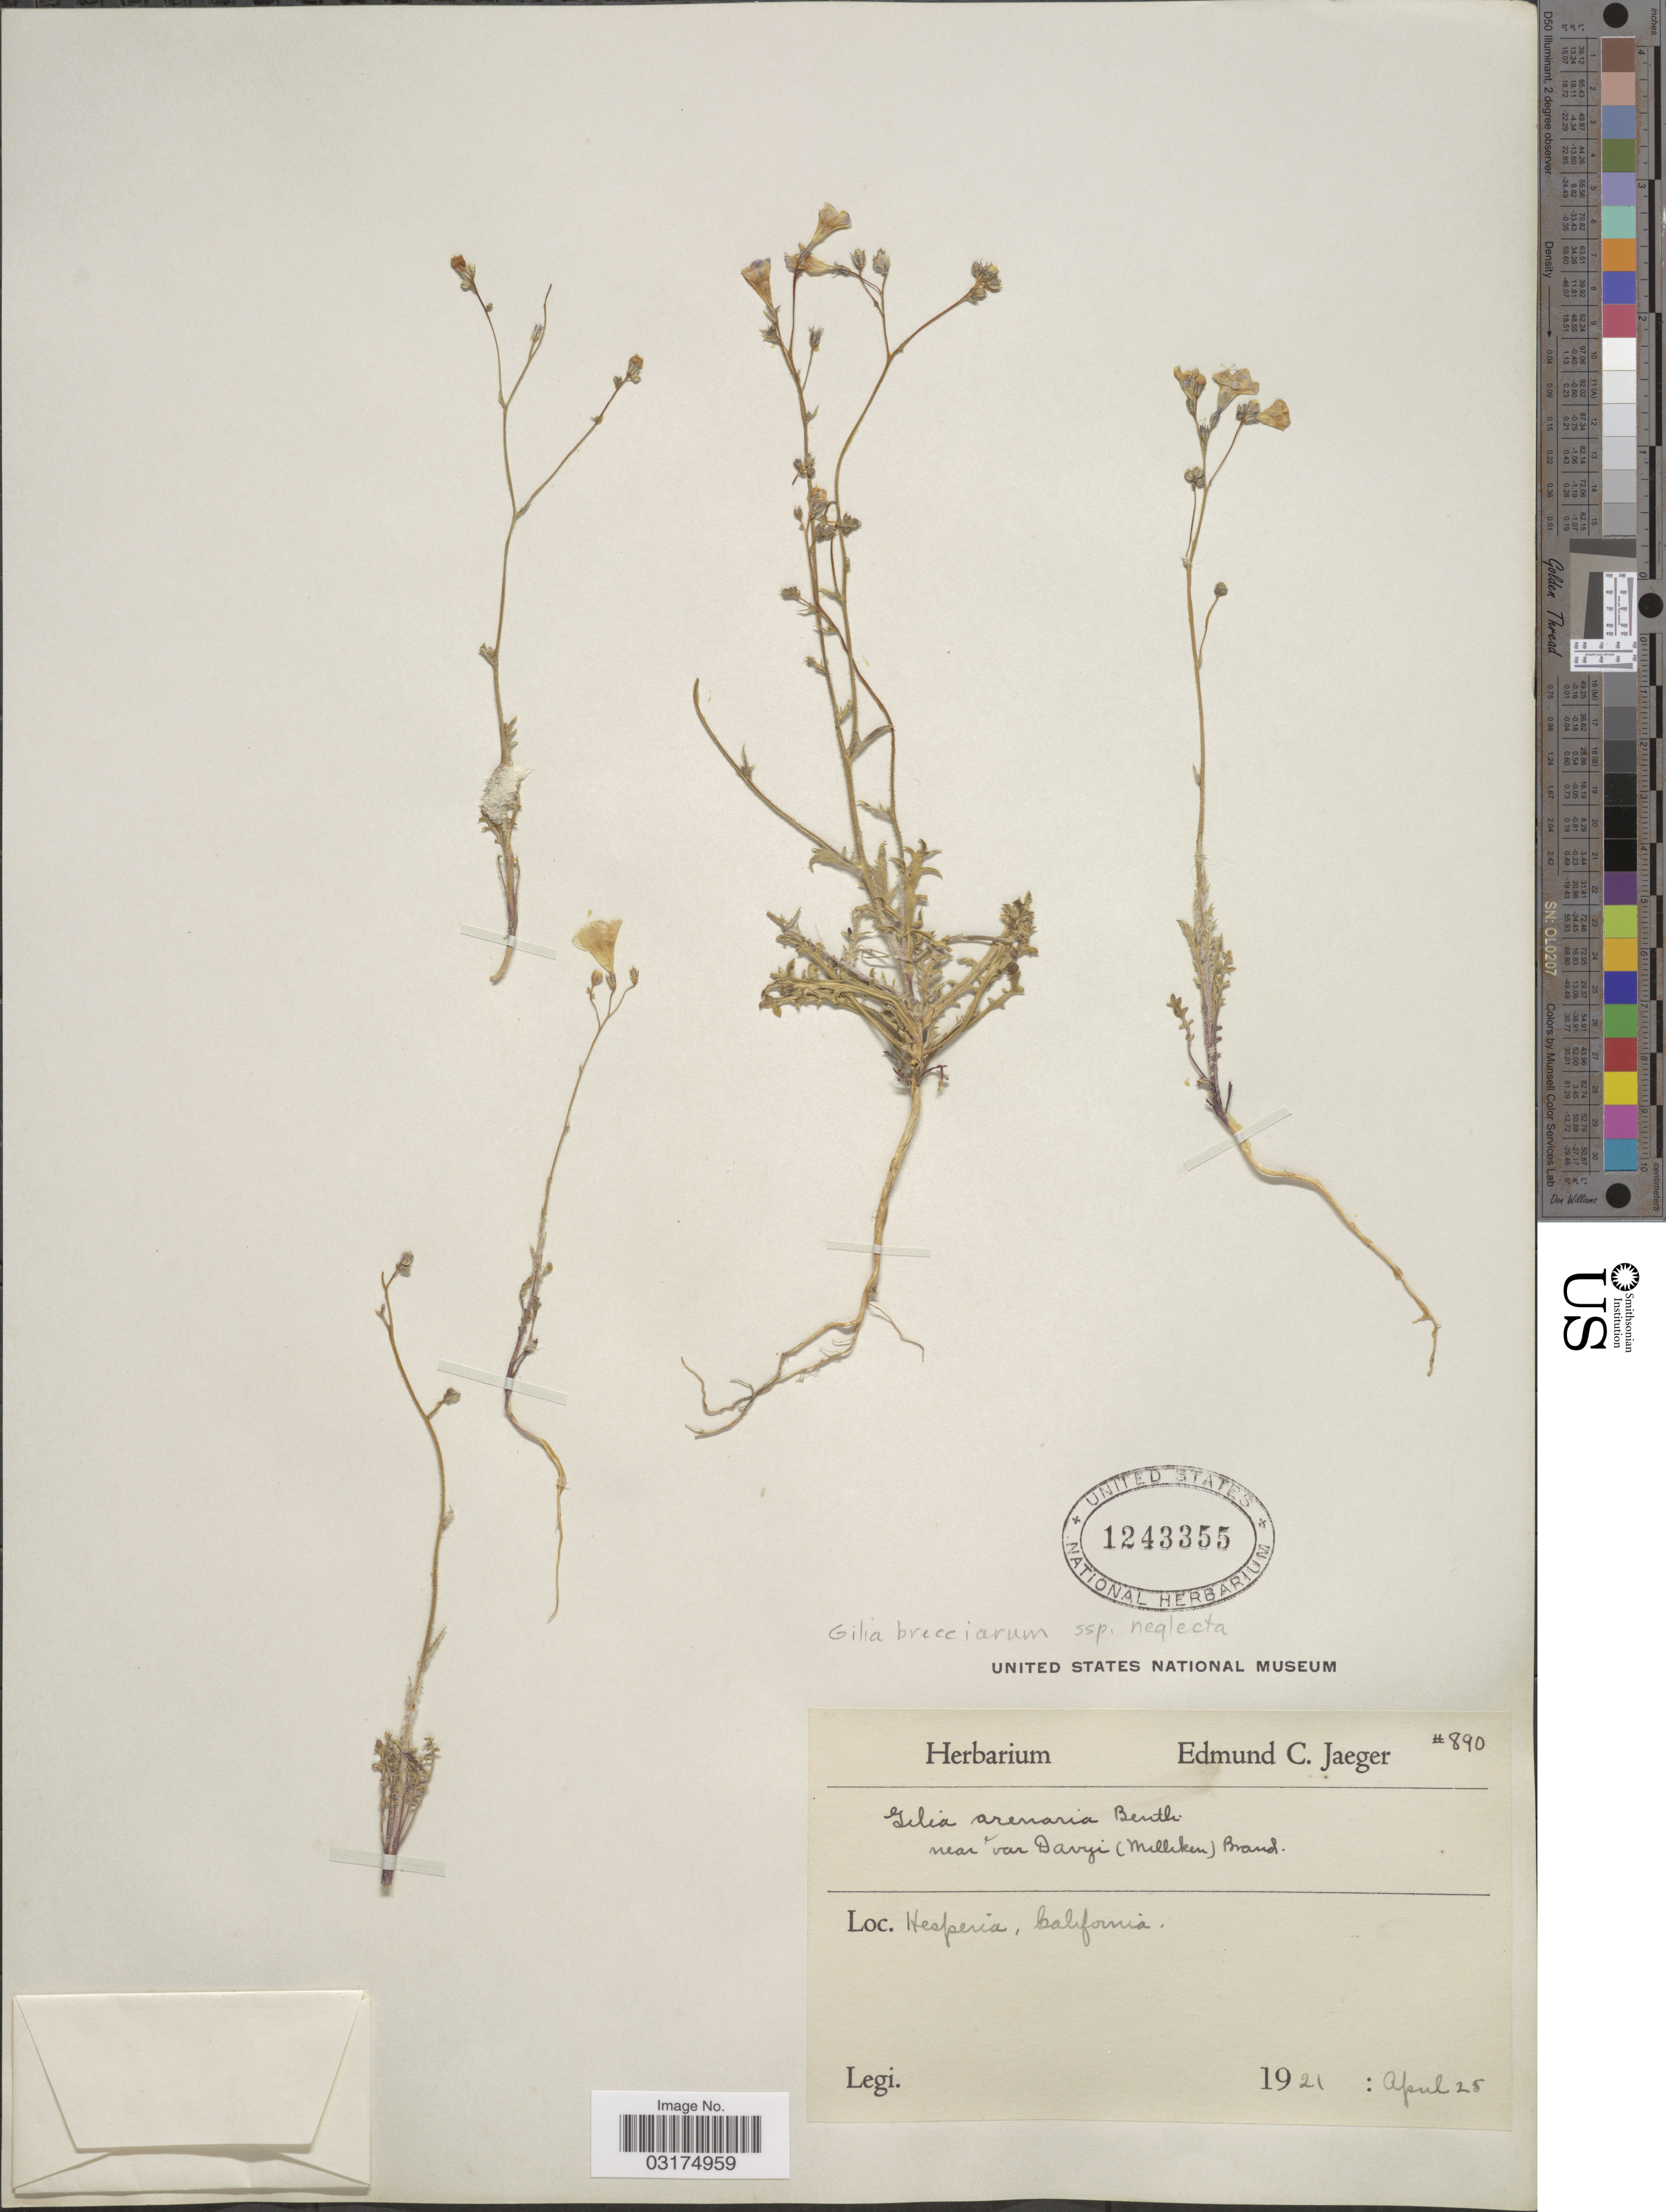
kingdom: Plantae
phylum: Tracheophyta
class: Magnoliopsida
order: Ericales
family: Polemoniaceae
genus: Gilia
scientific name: Gilia sp.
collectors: ex herb. E.C. Jaeger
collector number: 890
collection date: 1921-04-25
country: United States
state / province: California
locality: Hesperia.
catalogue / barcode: US 1243355